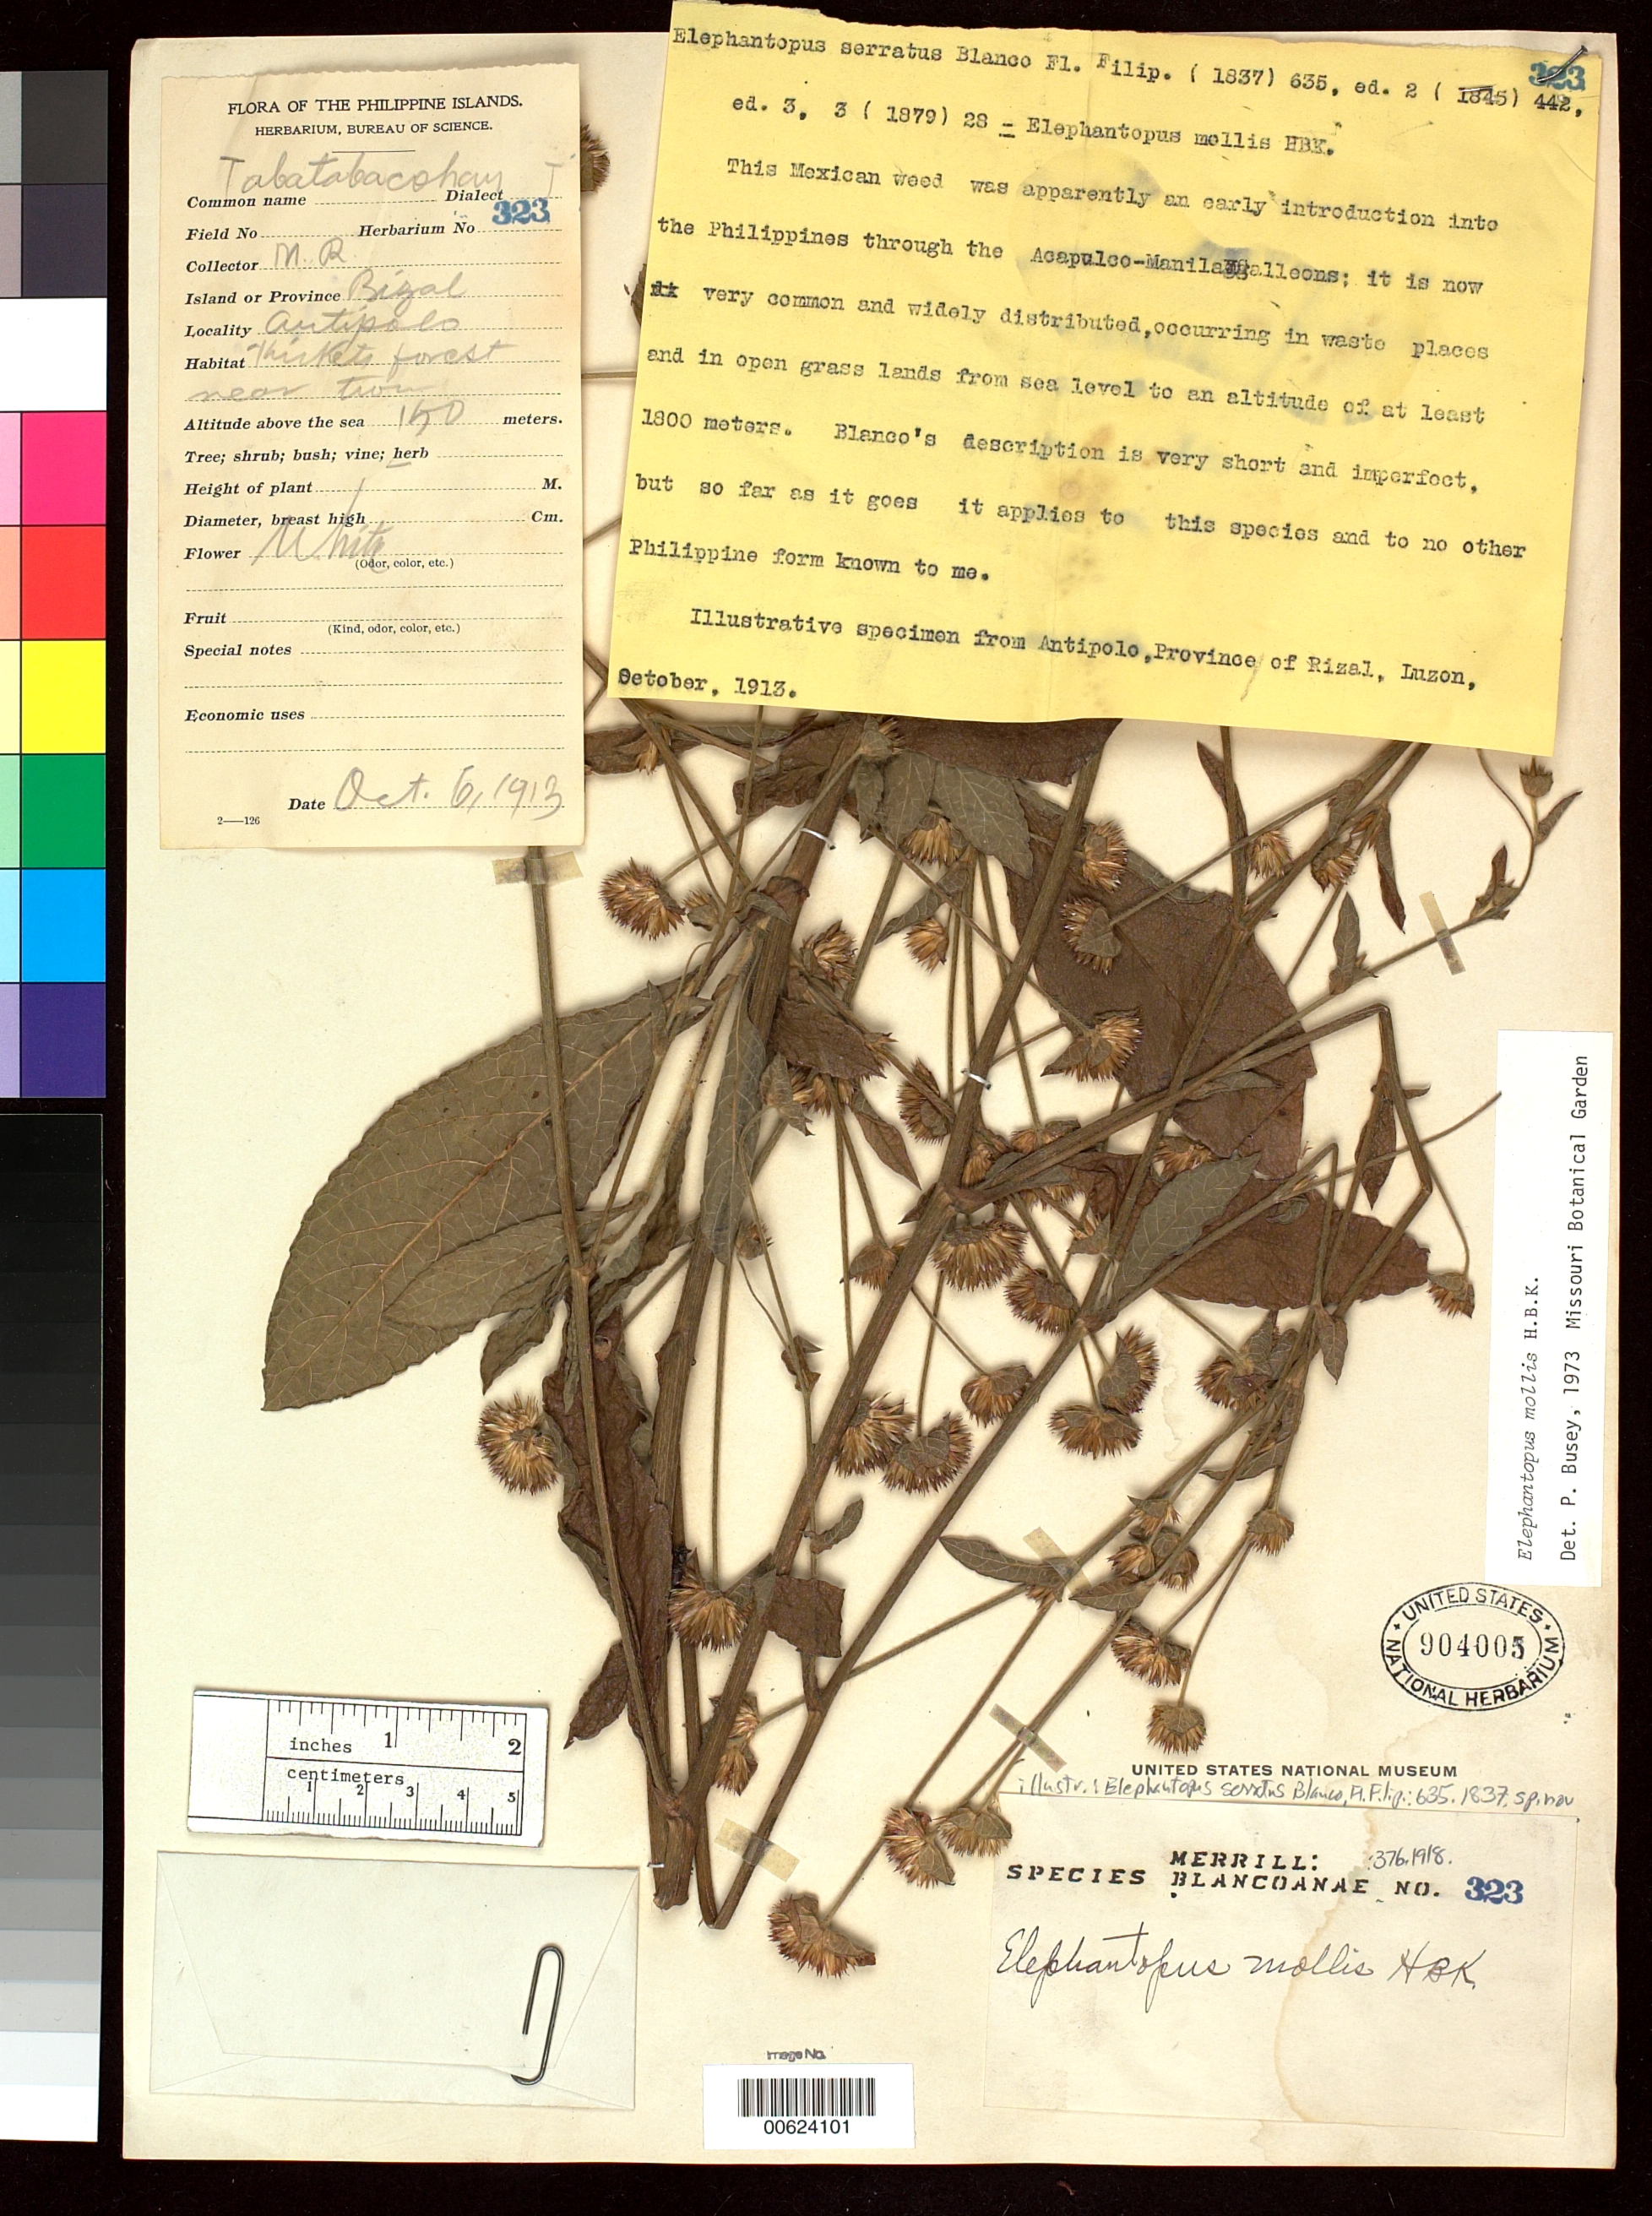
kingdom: Plantae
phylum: Tracheophyta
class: Magnoliopsida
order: Asterales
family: Asteraceae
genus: Elephantopus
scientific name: Elephantopus mollis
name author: Kunth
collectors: R. Ramos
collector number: Sp. Blancoan. 0323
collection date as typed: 06 Oct 1913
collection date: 1913-10-06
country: Philippines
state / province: Calabarzon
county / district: Rizal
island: Luzon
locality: Antipolo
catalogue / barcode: US 904005